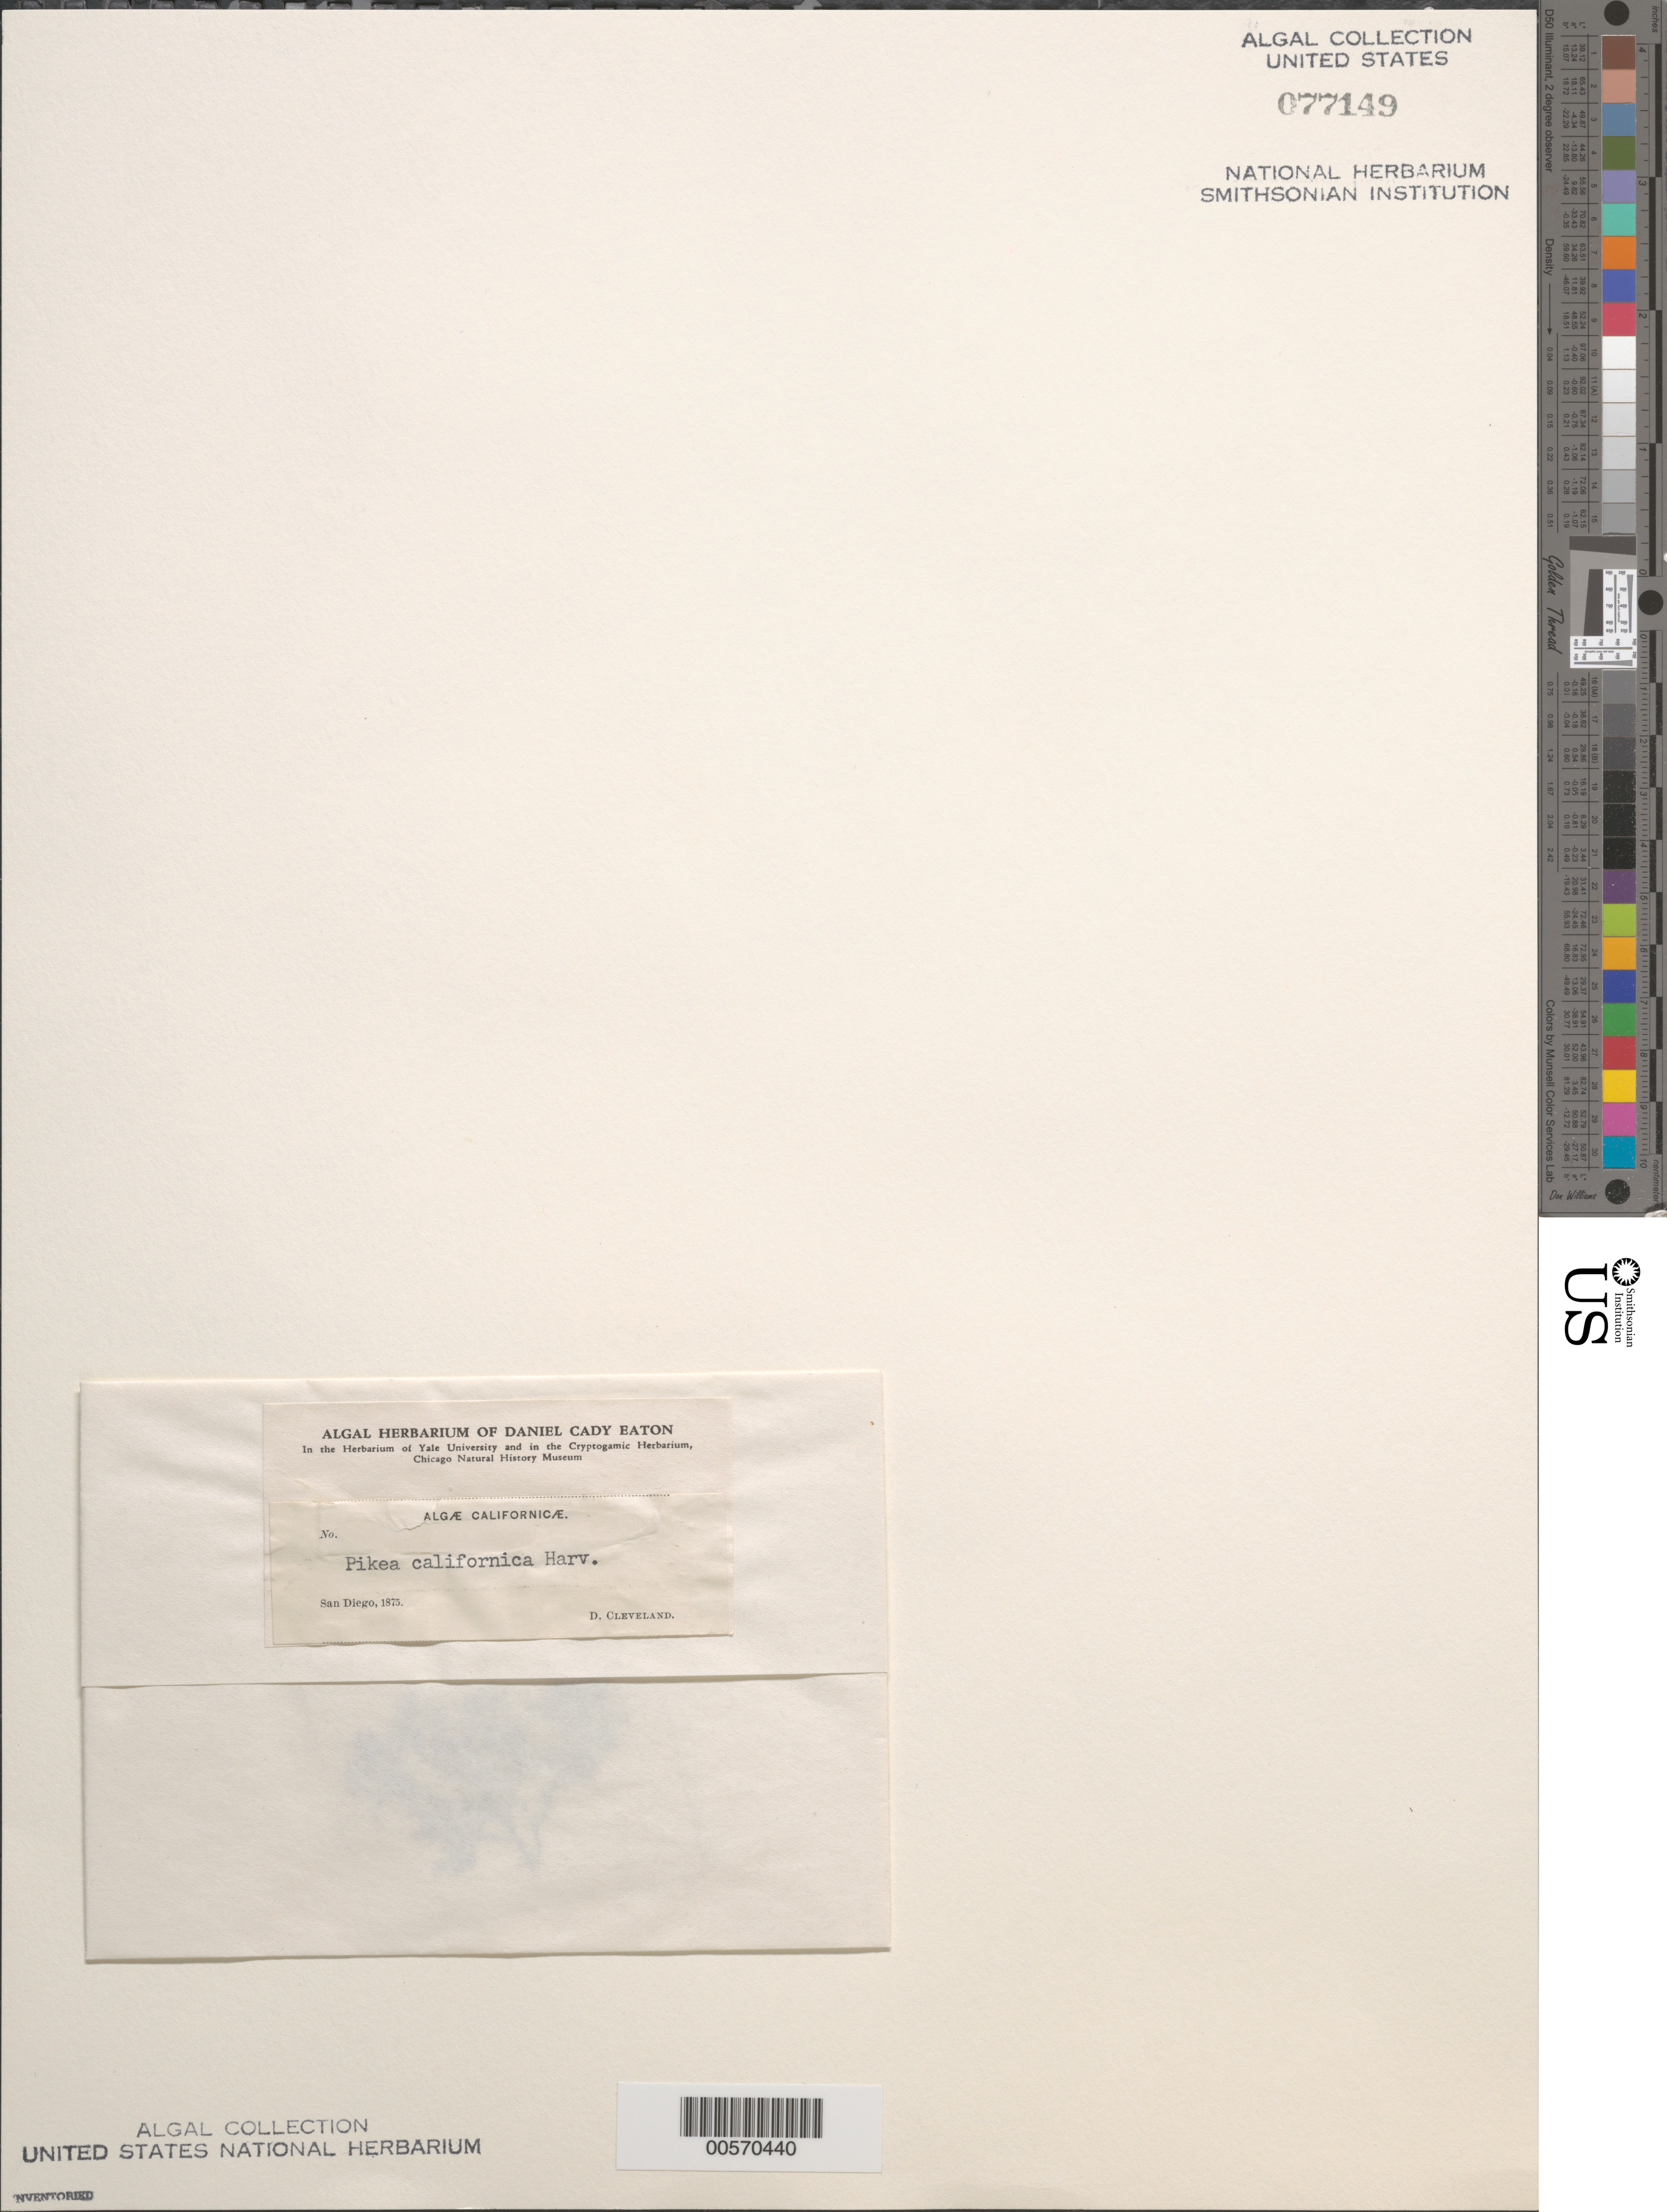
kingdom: Plantae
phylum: Rhodophyta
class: Florideophyceae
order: Gigartinales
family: Dumontiaceae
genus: Pikea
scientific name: Pikea californica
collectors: D. Cleveland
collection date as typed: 1875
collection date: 1875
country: United States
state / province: California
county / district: San Diego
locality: San Diego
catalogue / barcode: US 77149